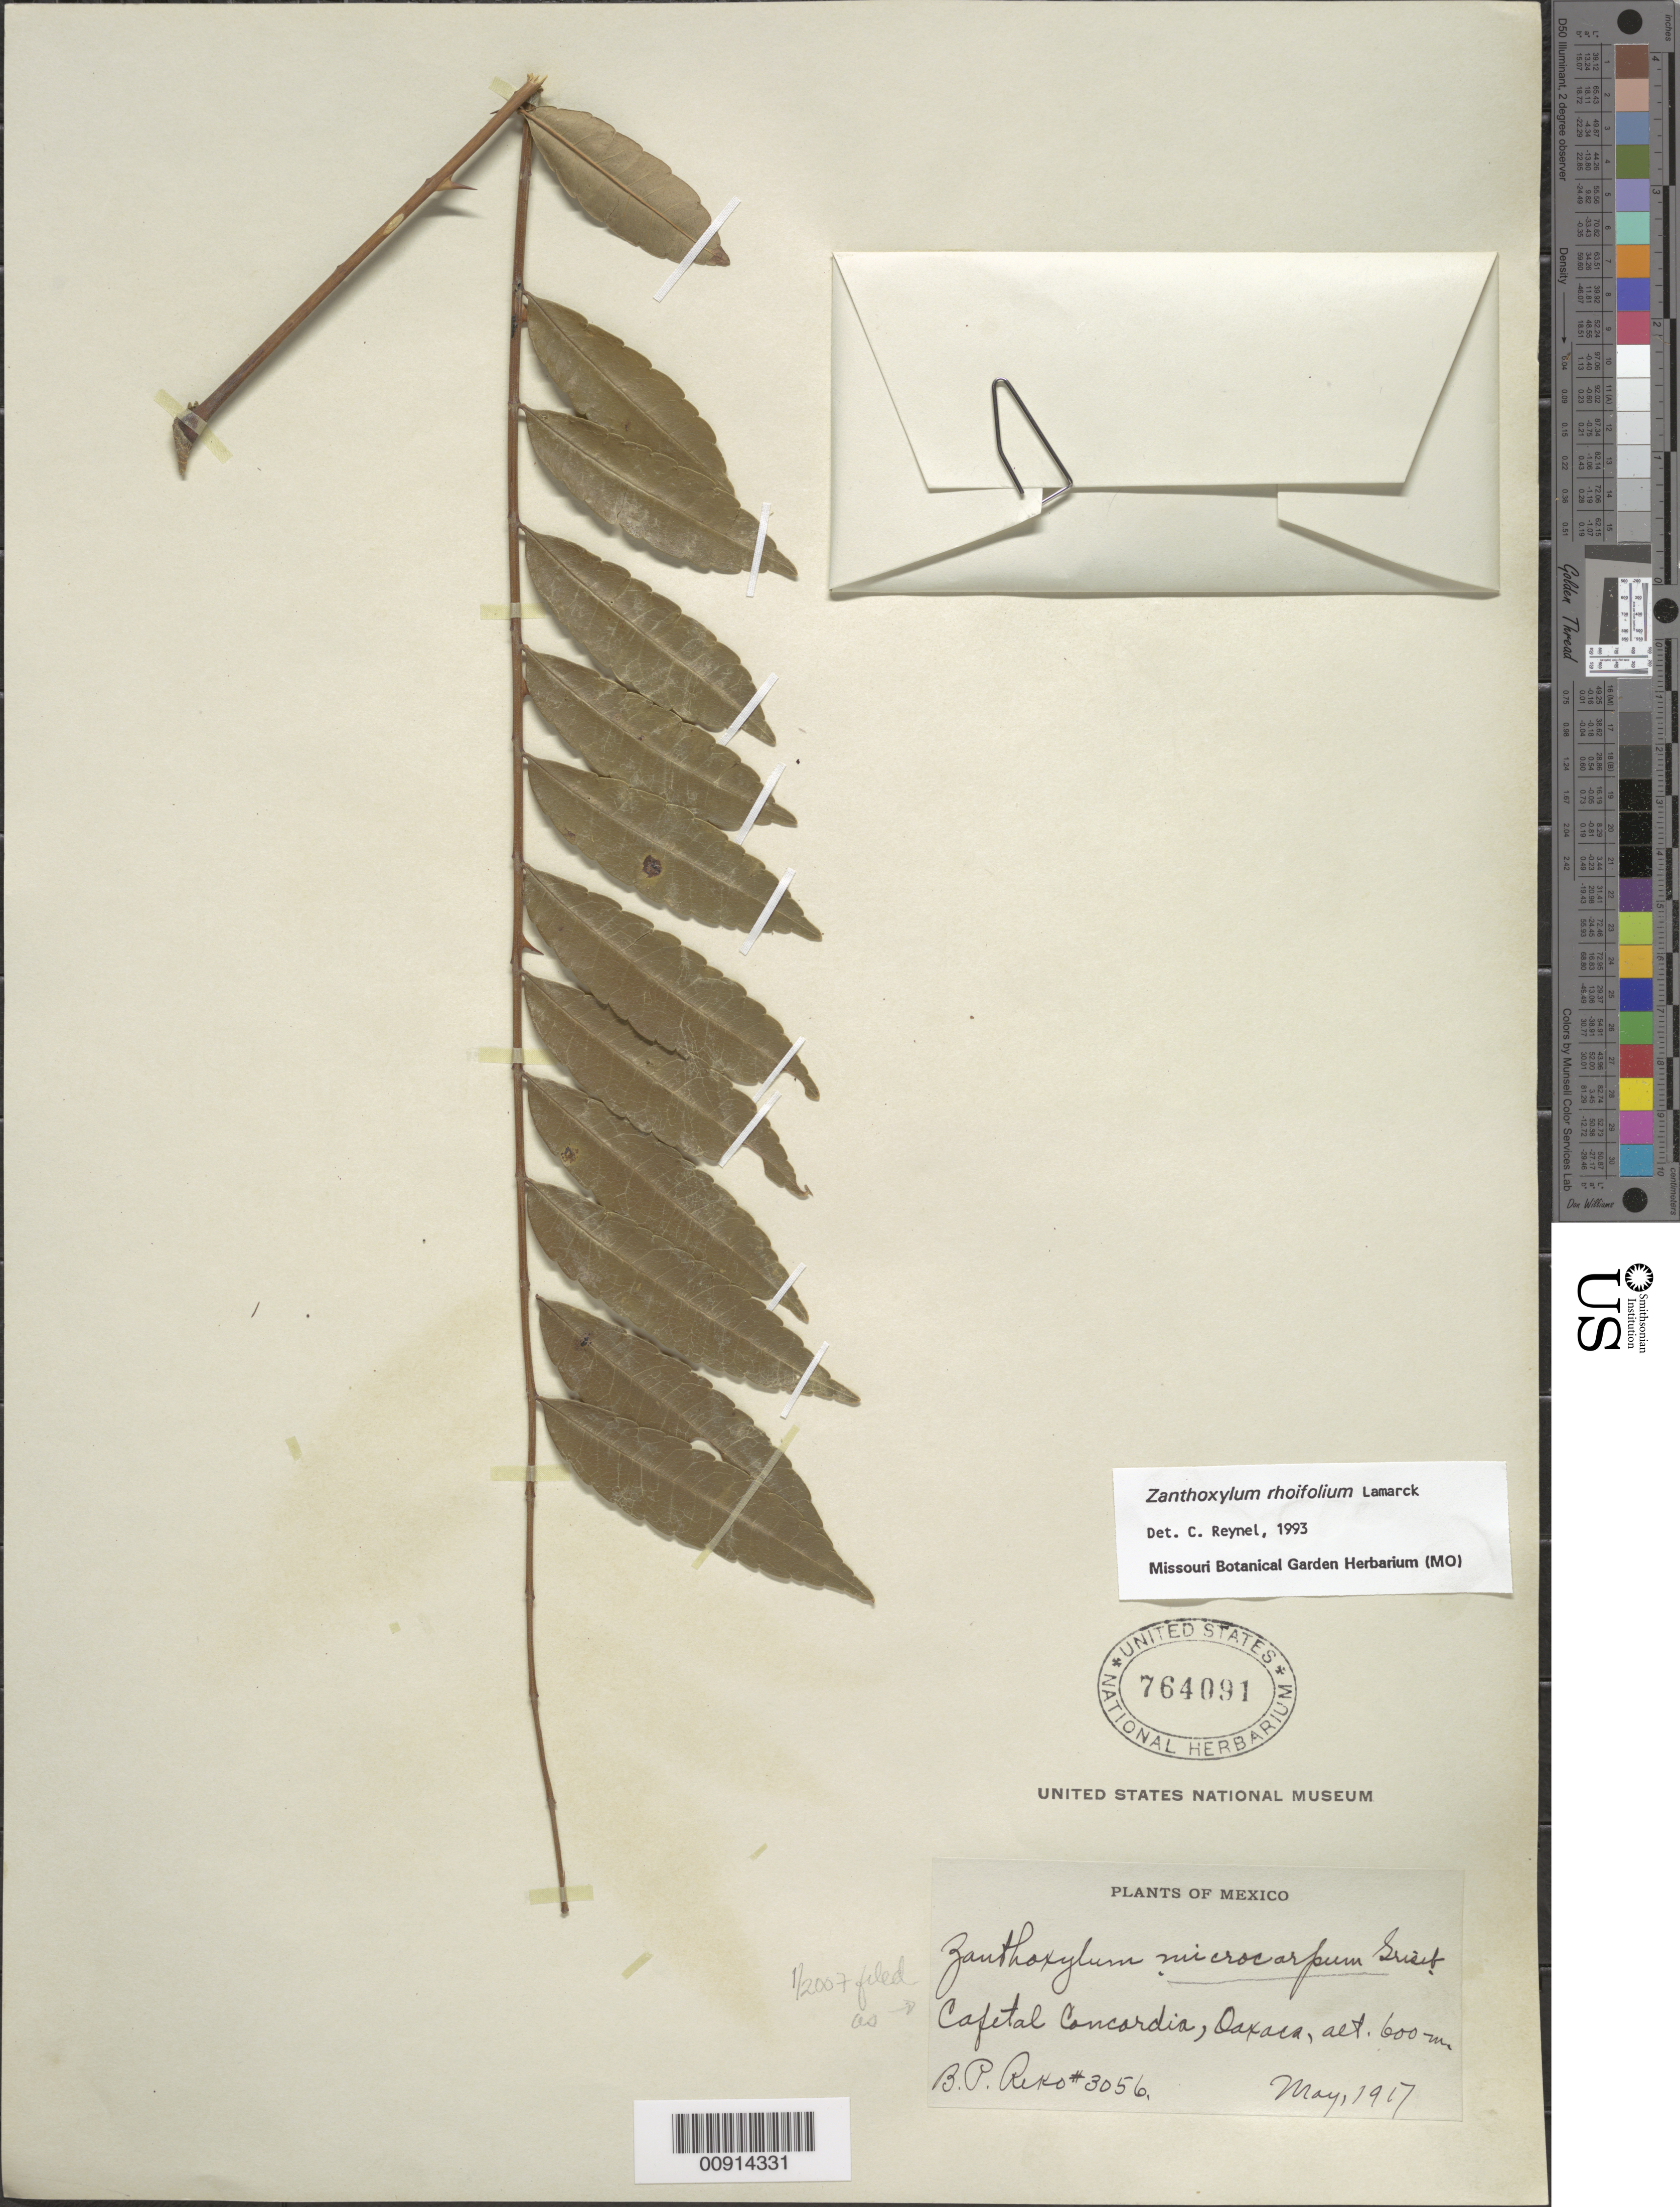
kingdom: Plantae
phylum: Tracheophyta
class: Magnoliopsida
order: Sapindales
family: Rutaceae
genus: Zanthoxylum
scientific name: Zanthoxylum microcarpum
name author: Griseb.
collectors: B. P. Reko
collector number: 3056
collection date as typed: May 1917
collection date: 1917-05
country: Mexico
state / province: Oaxaca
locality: Cafetal Concordia, Oaxaca.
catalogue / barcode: US 764091